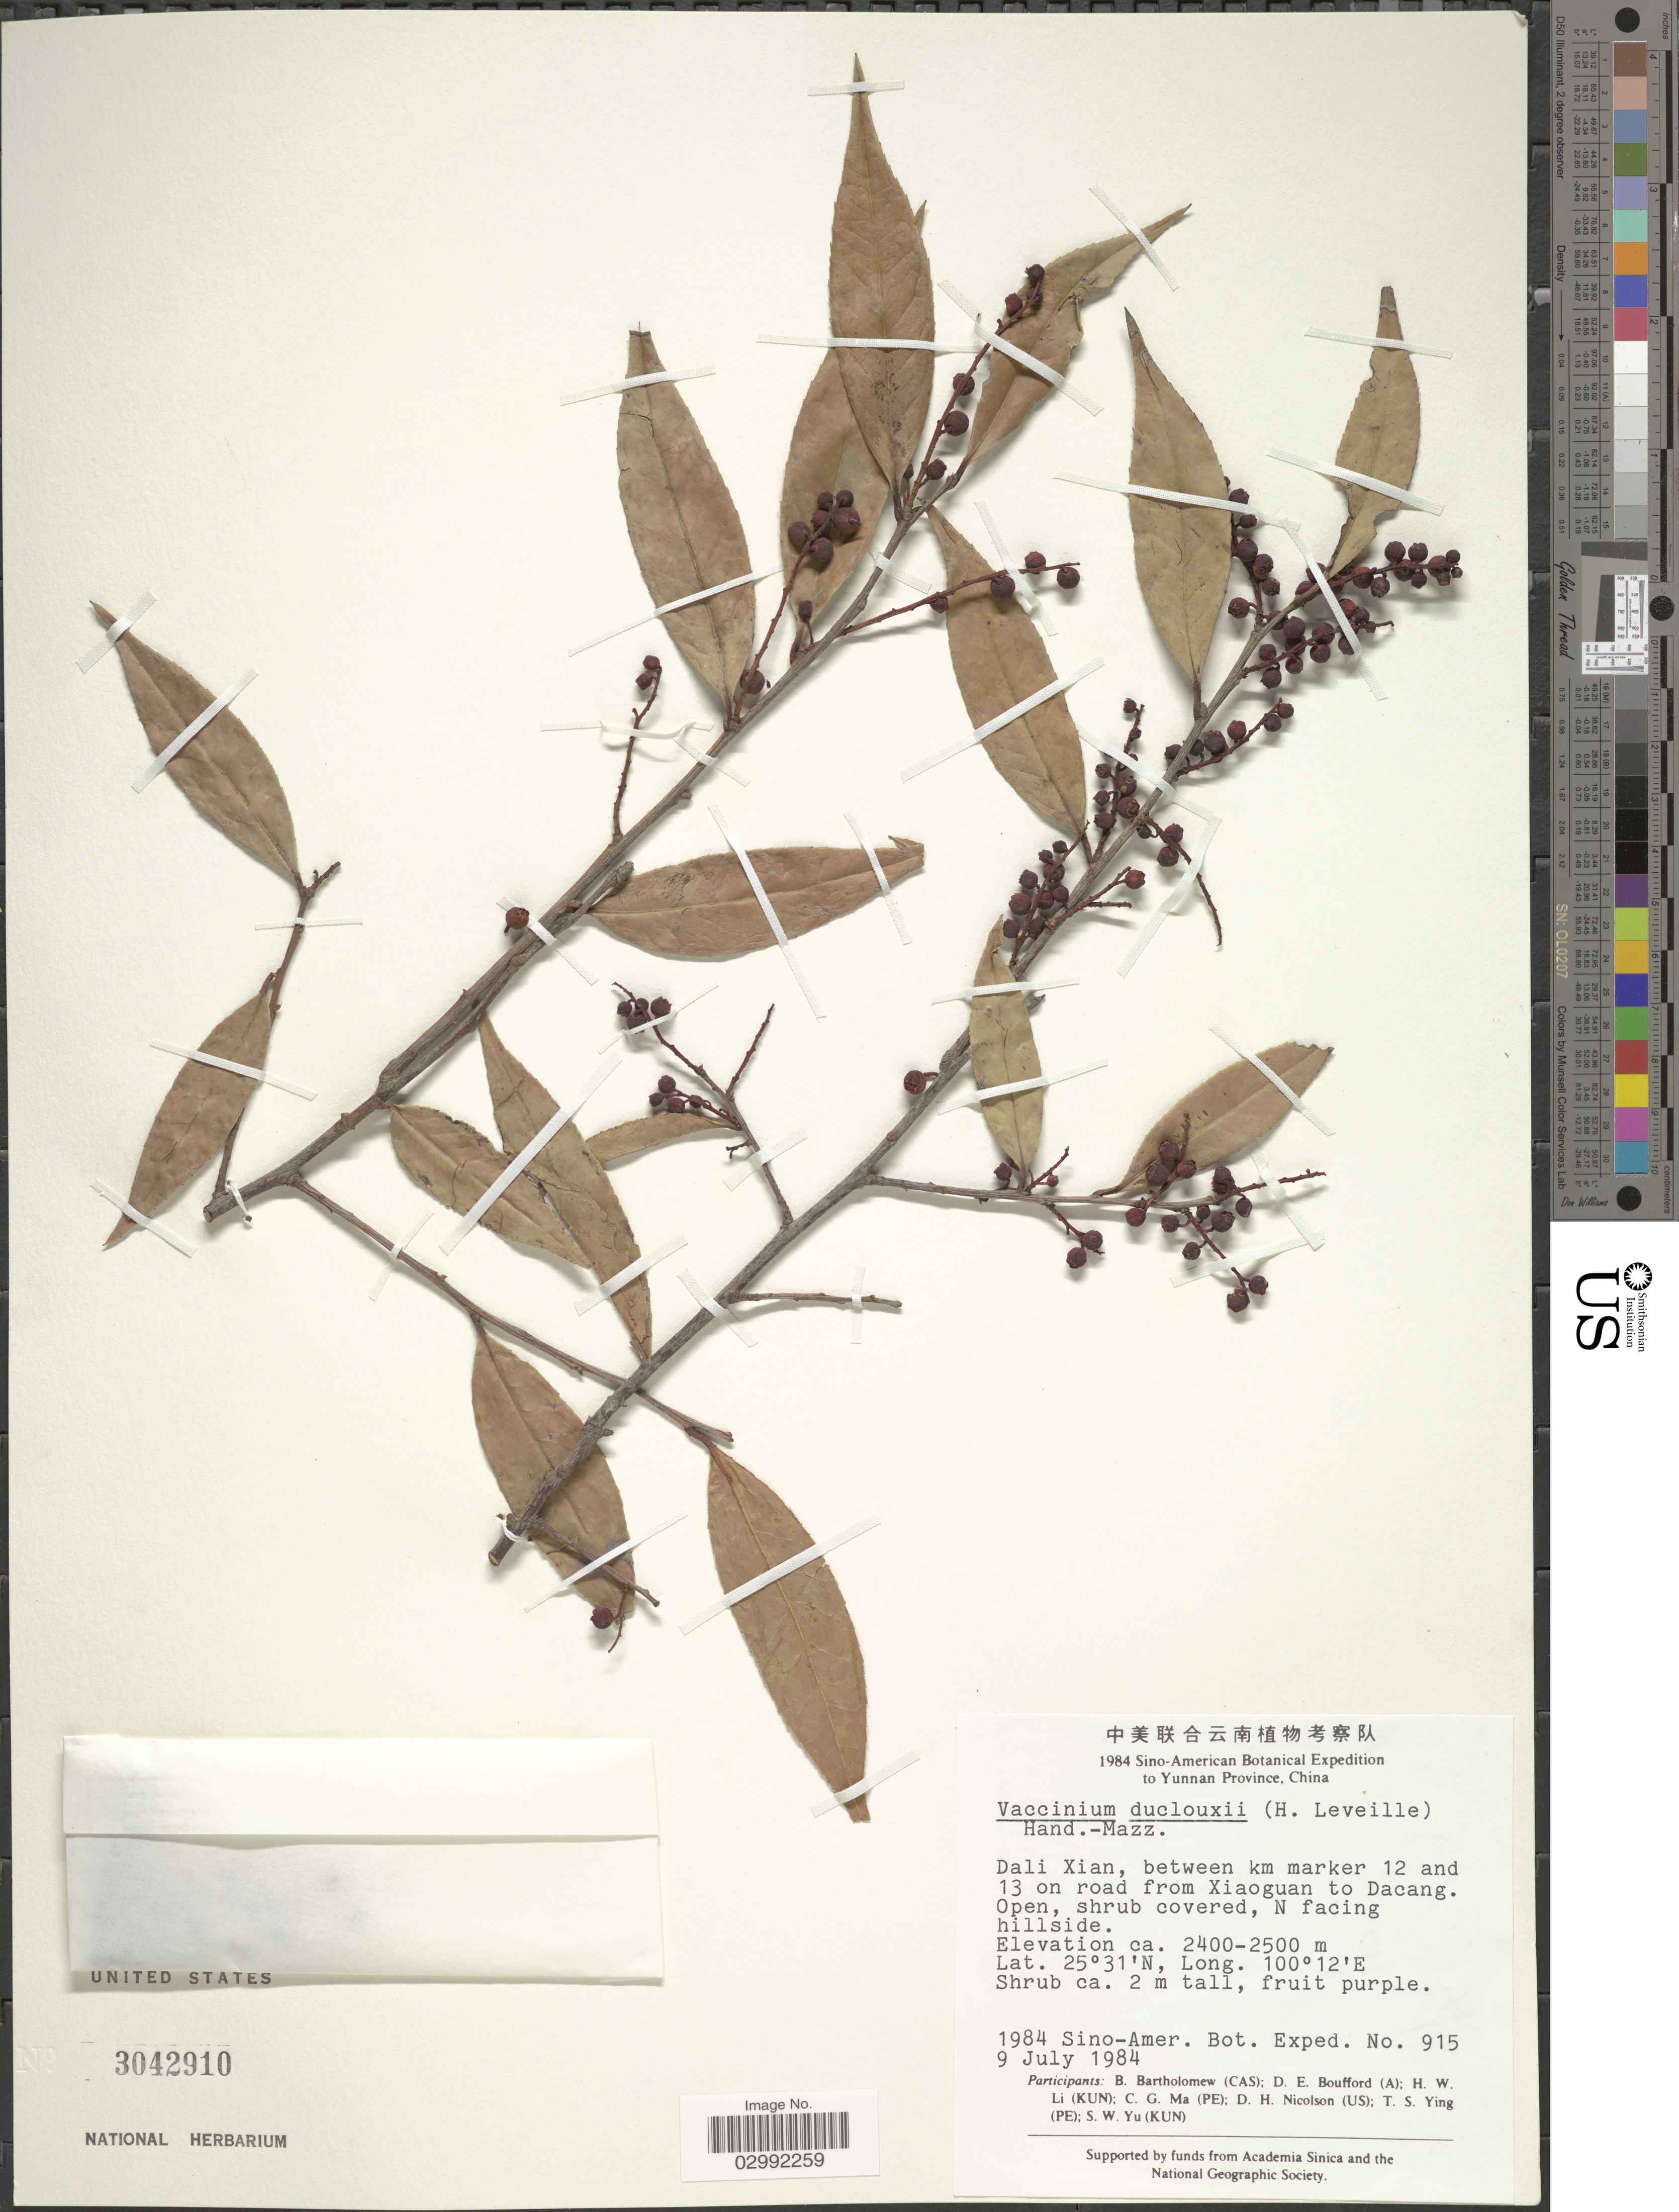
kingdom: Plantae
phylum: Tracheophyta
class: Magnoliopsida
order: Ericales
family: Ericaceae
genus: Vaccinium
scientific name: Vaccinium sprengelii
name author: (G. Don) Sleumer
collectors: Sino-Amer. Bot. Exped. 1984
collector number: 915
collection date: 1984-07-09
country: China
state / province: Yunnan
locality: Dali Xian, between km marker 12 and 13 on road from Xiaoguan to Dacang. N facing hillside.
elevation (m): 2400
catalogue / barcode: US 3042910